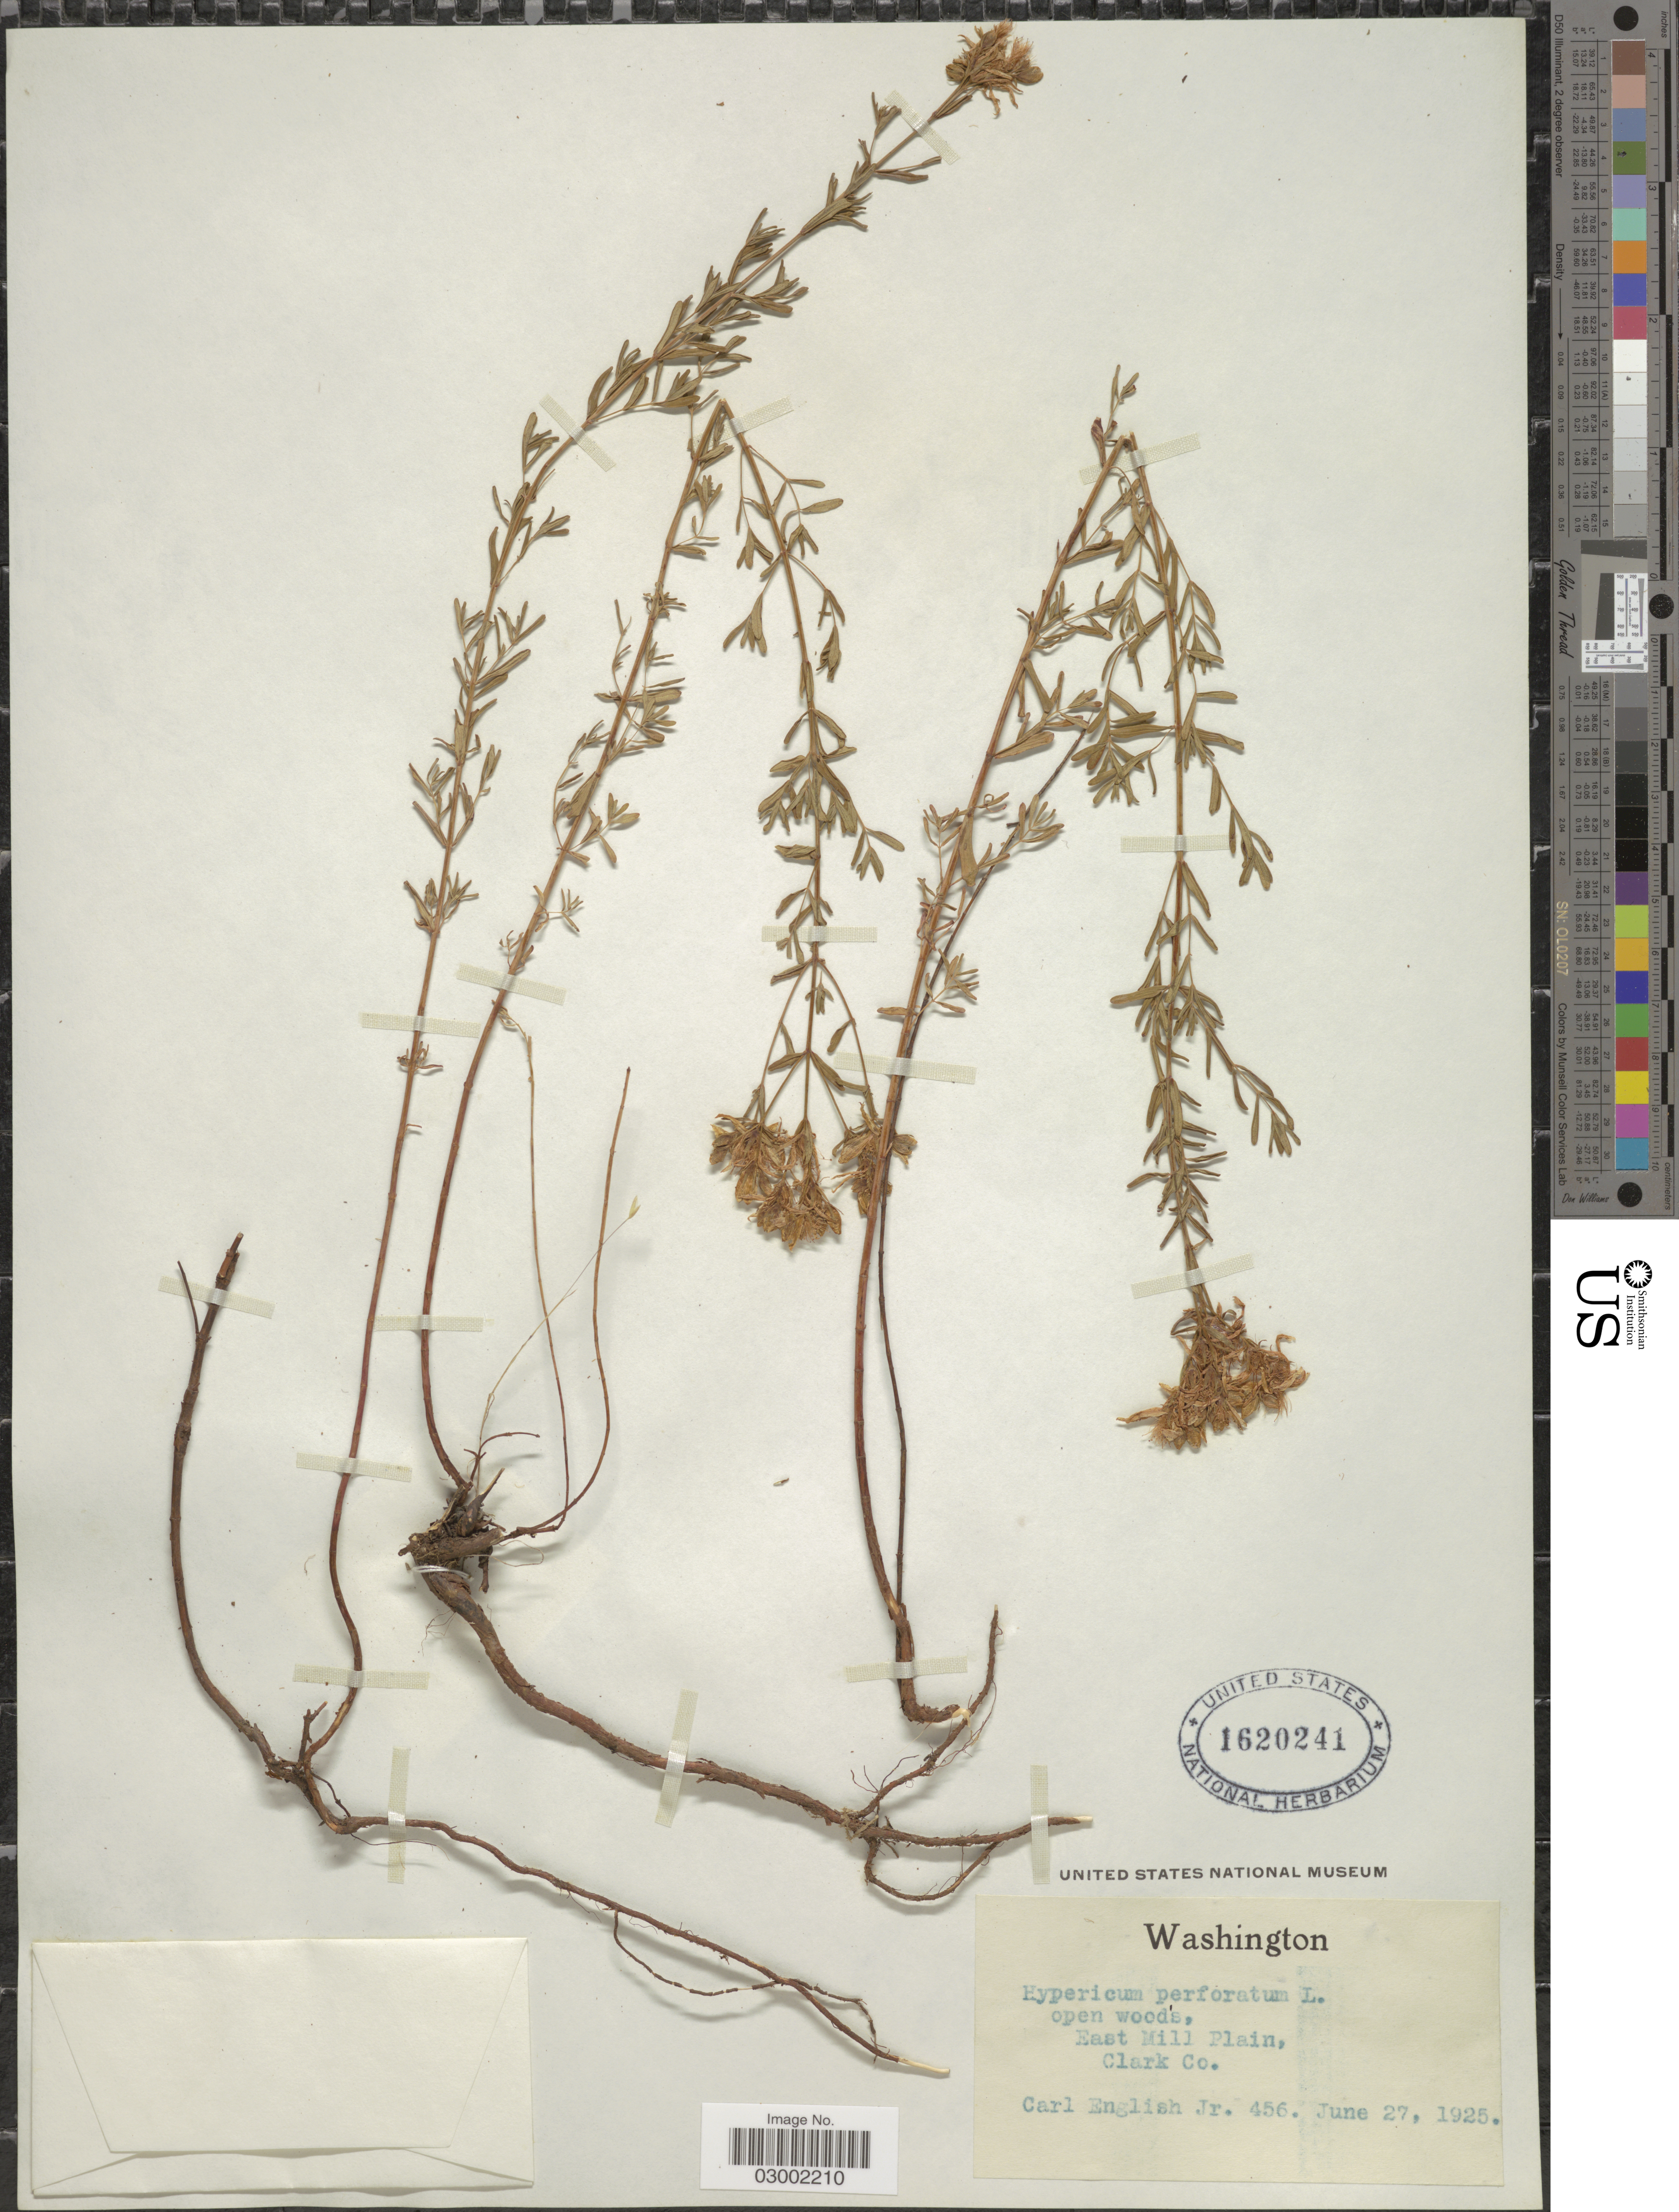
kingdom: Plantae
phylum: Tracheophyta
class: Magnoliopsida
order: Malpighiales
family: Hypericaceae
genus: Hypericum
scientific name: Hypericum perforatum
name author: L.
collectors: C. English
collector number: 456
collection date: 1925-06-27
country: United States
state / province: Washington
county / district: Clark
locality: East Mill Plain, Clark Co.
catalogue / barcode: US 1620241